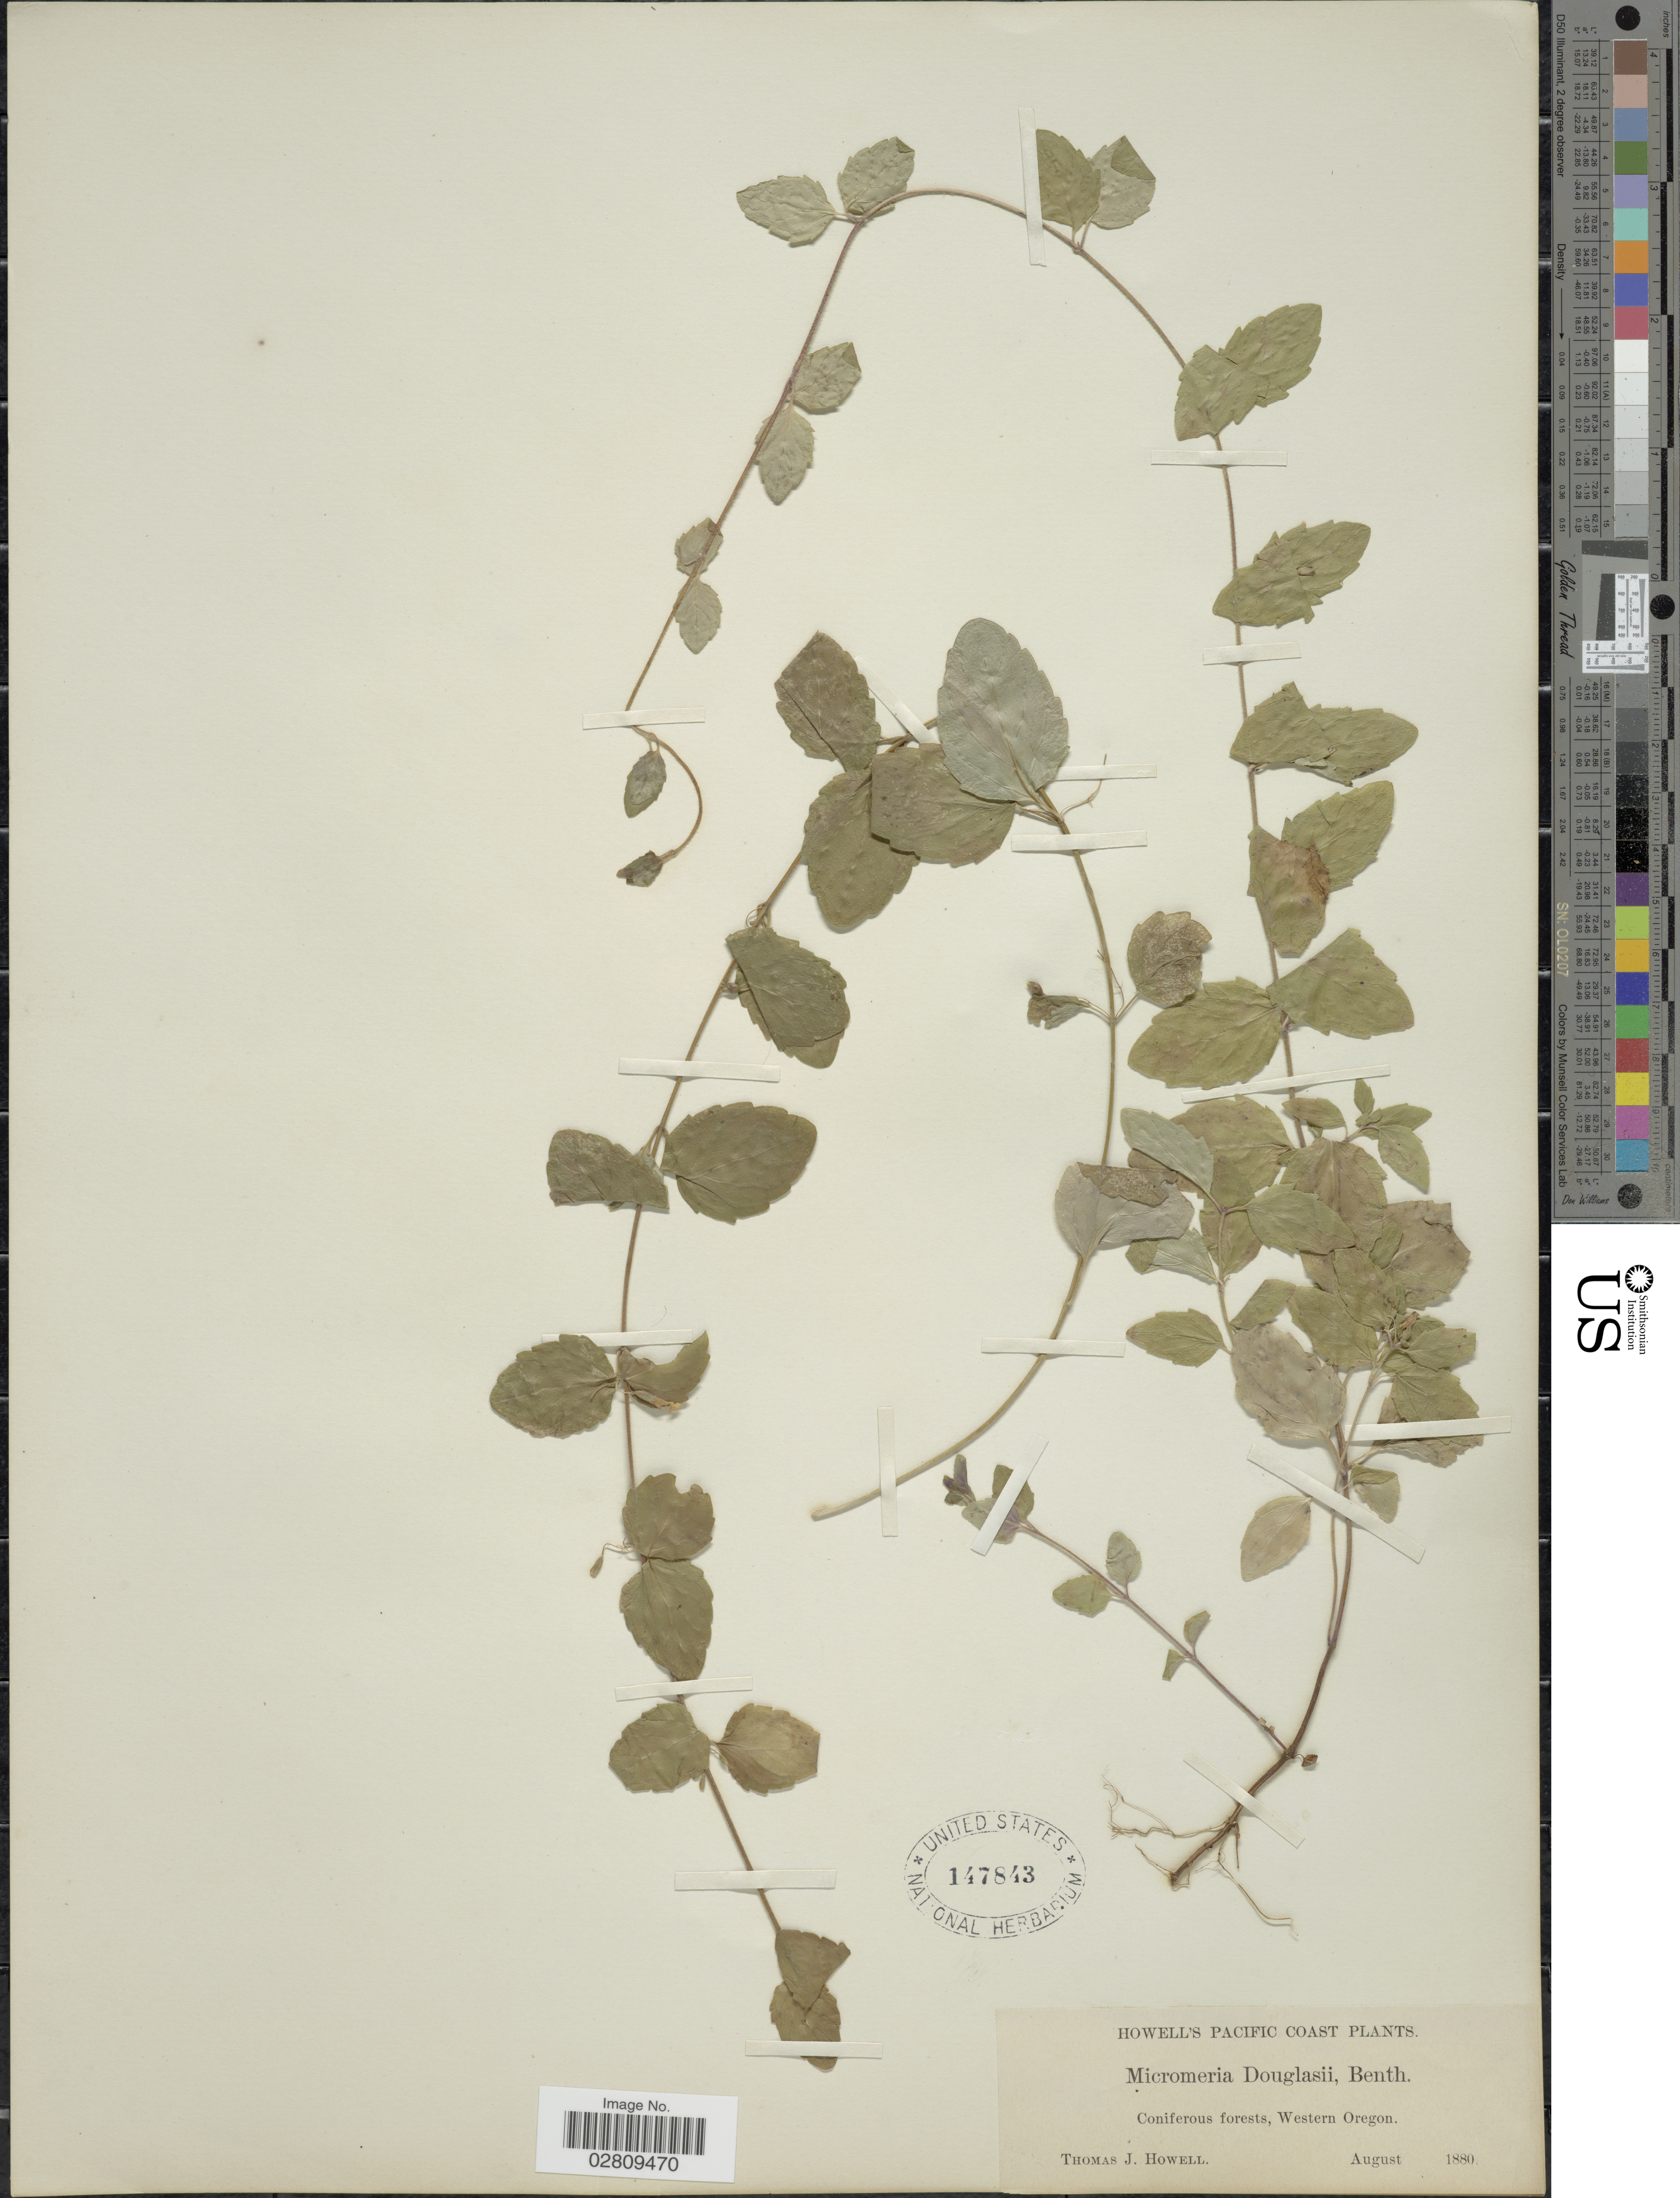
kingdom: Plantae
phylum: Tracheophyta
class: Magnoliopsida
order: Lamiales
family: Lamiaceae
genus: Micromeria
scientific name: Micromeria douglasii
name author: Benth.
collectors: T. J. Howell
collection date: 1880-08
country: United States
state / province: Oregon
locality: Pacific Coast. Coniferous forests, Western Oregon.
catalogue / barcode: US 147843